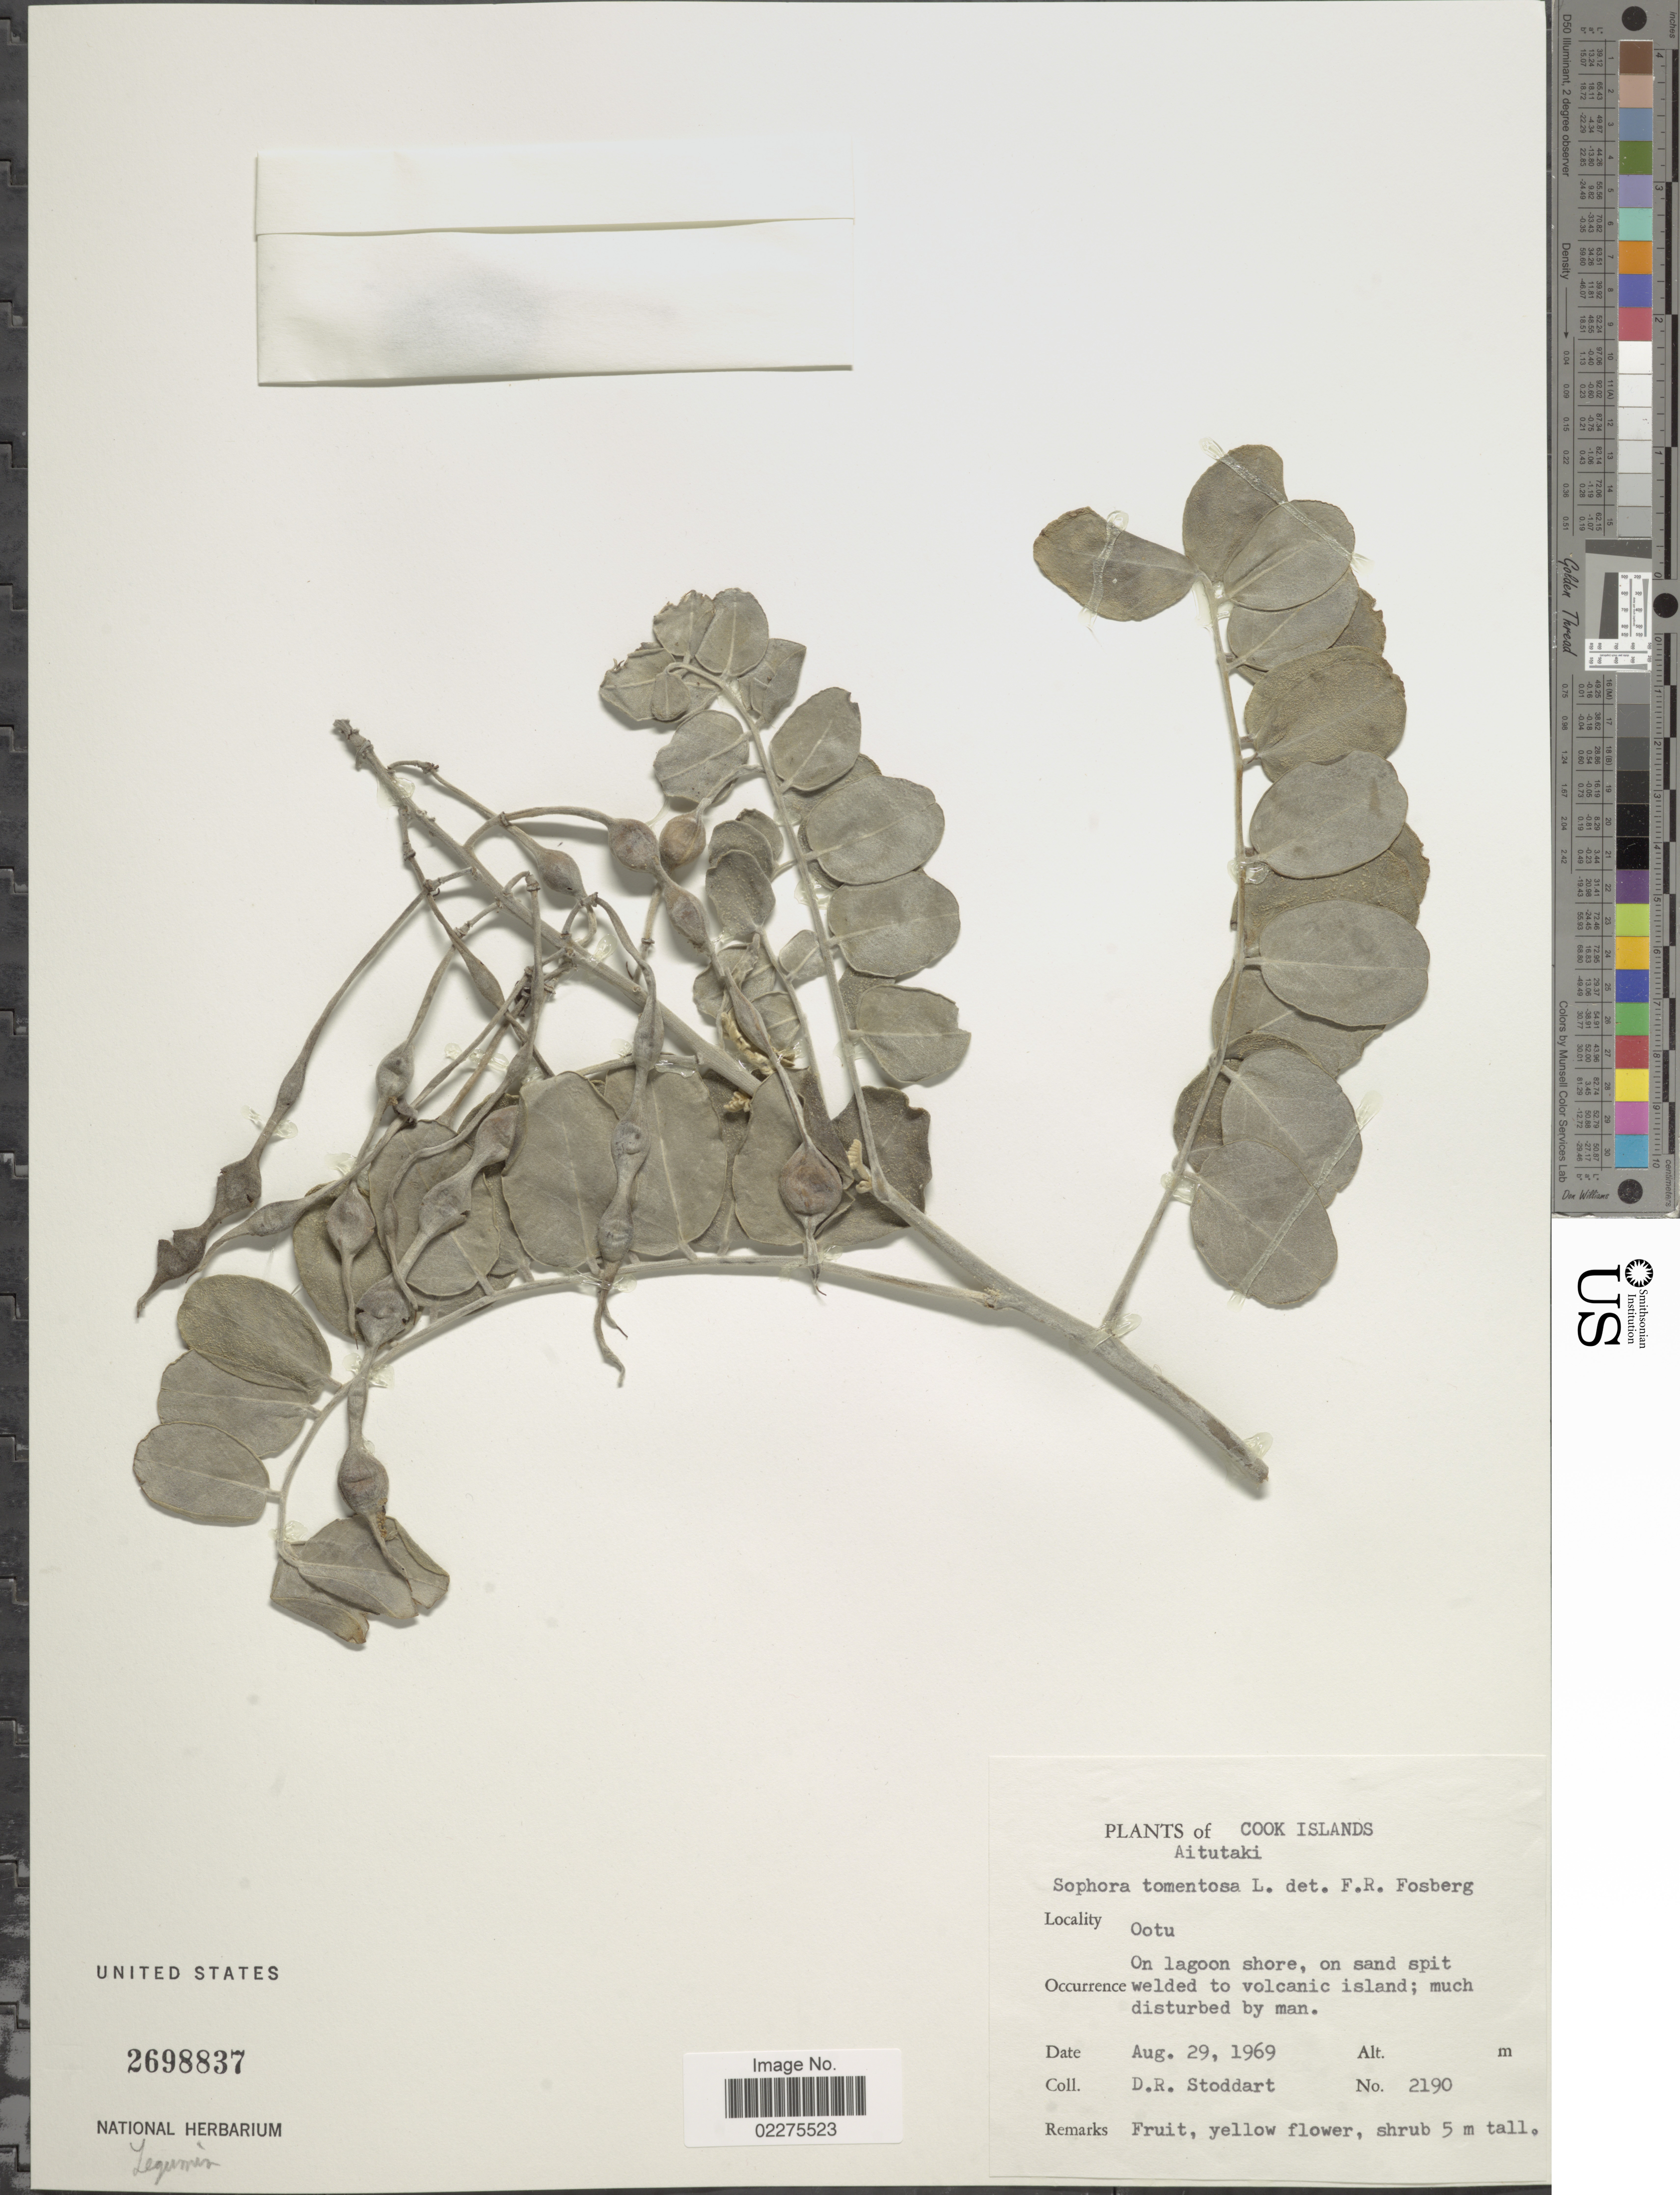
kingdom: Plantae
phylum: Tracheophyta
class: Magnoliopsida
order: Fabales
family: Fabaceae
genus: Sophora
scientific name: Sophora tomentosa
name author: L.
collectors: D. R. Stoddart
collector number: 2190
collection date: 1969-08-29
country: Cook Islands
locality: Aitutaki. Ootu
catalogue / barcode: US 2698837